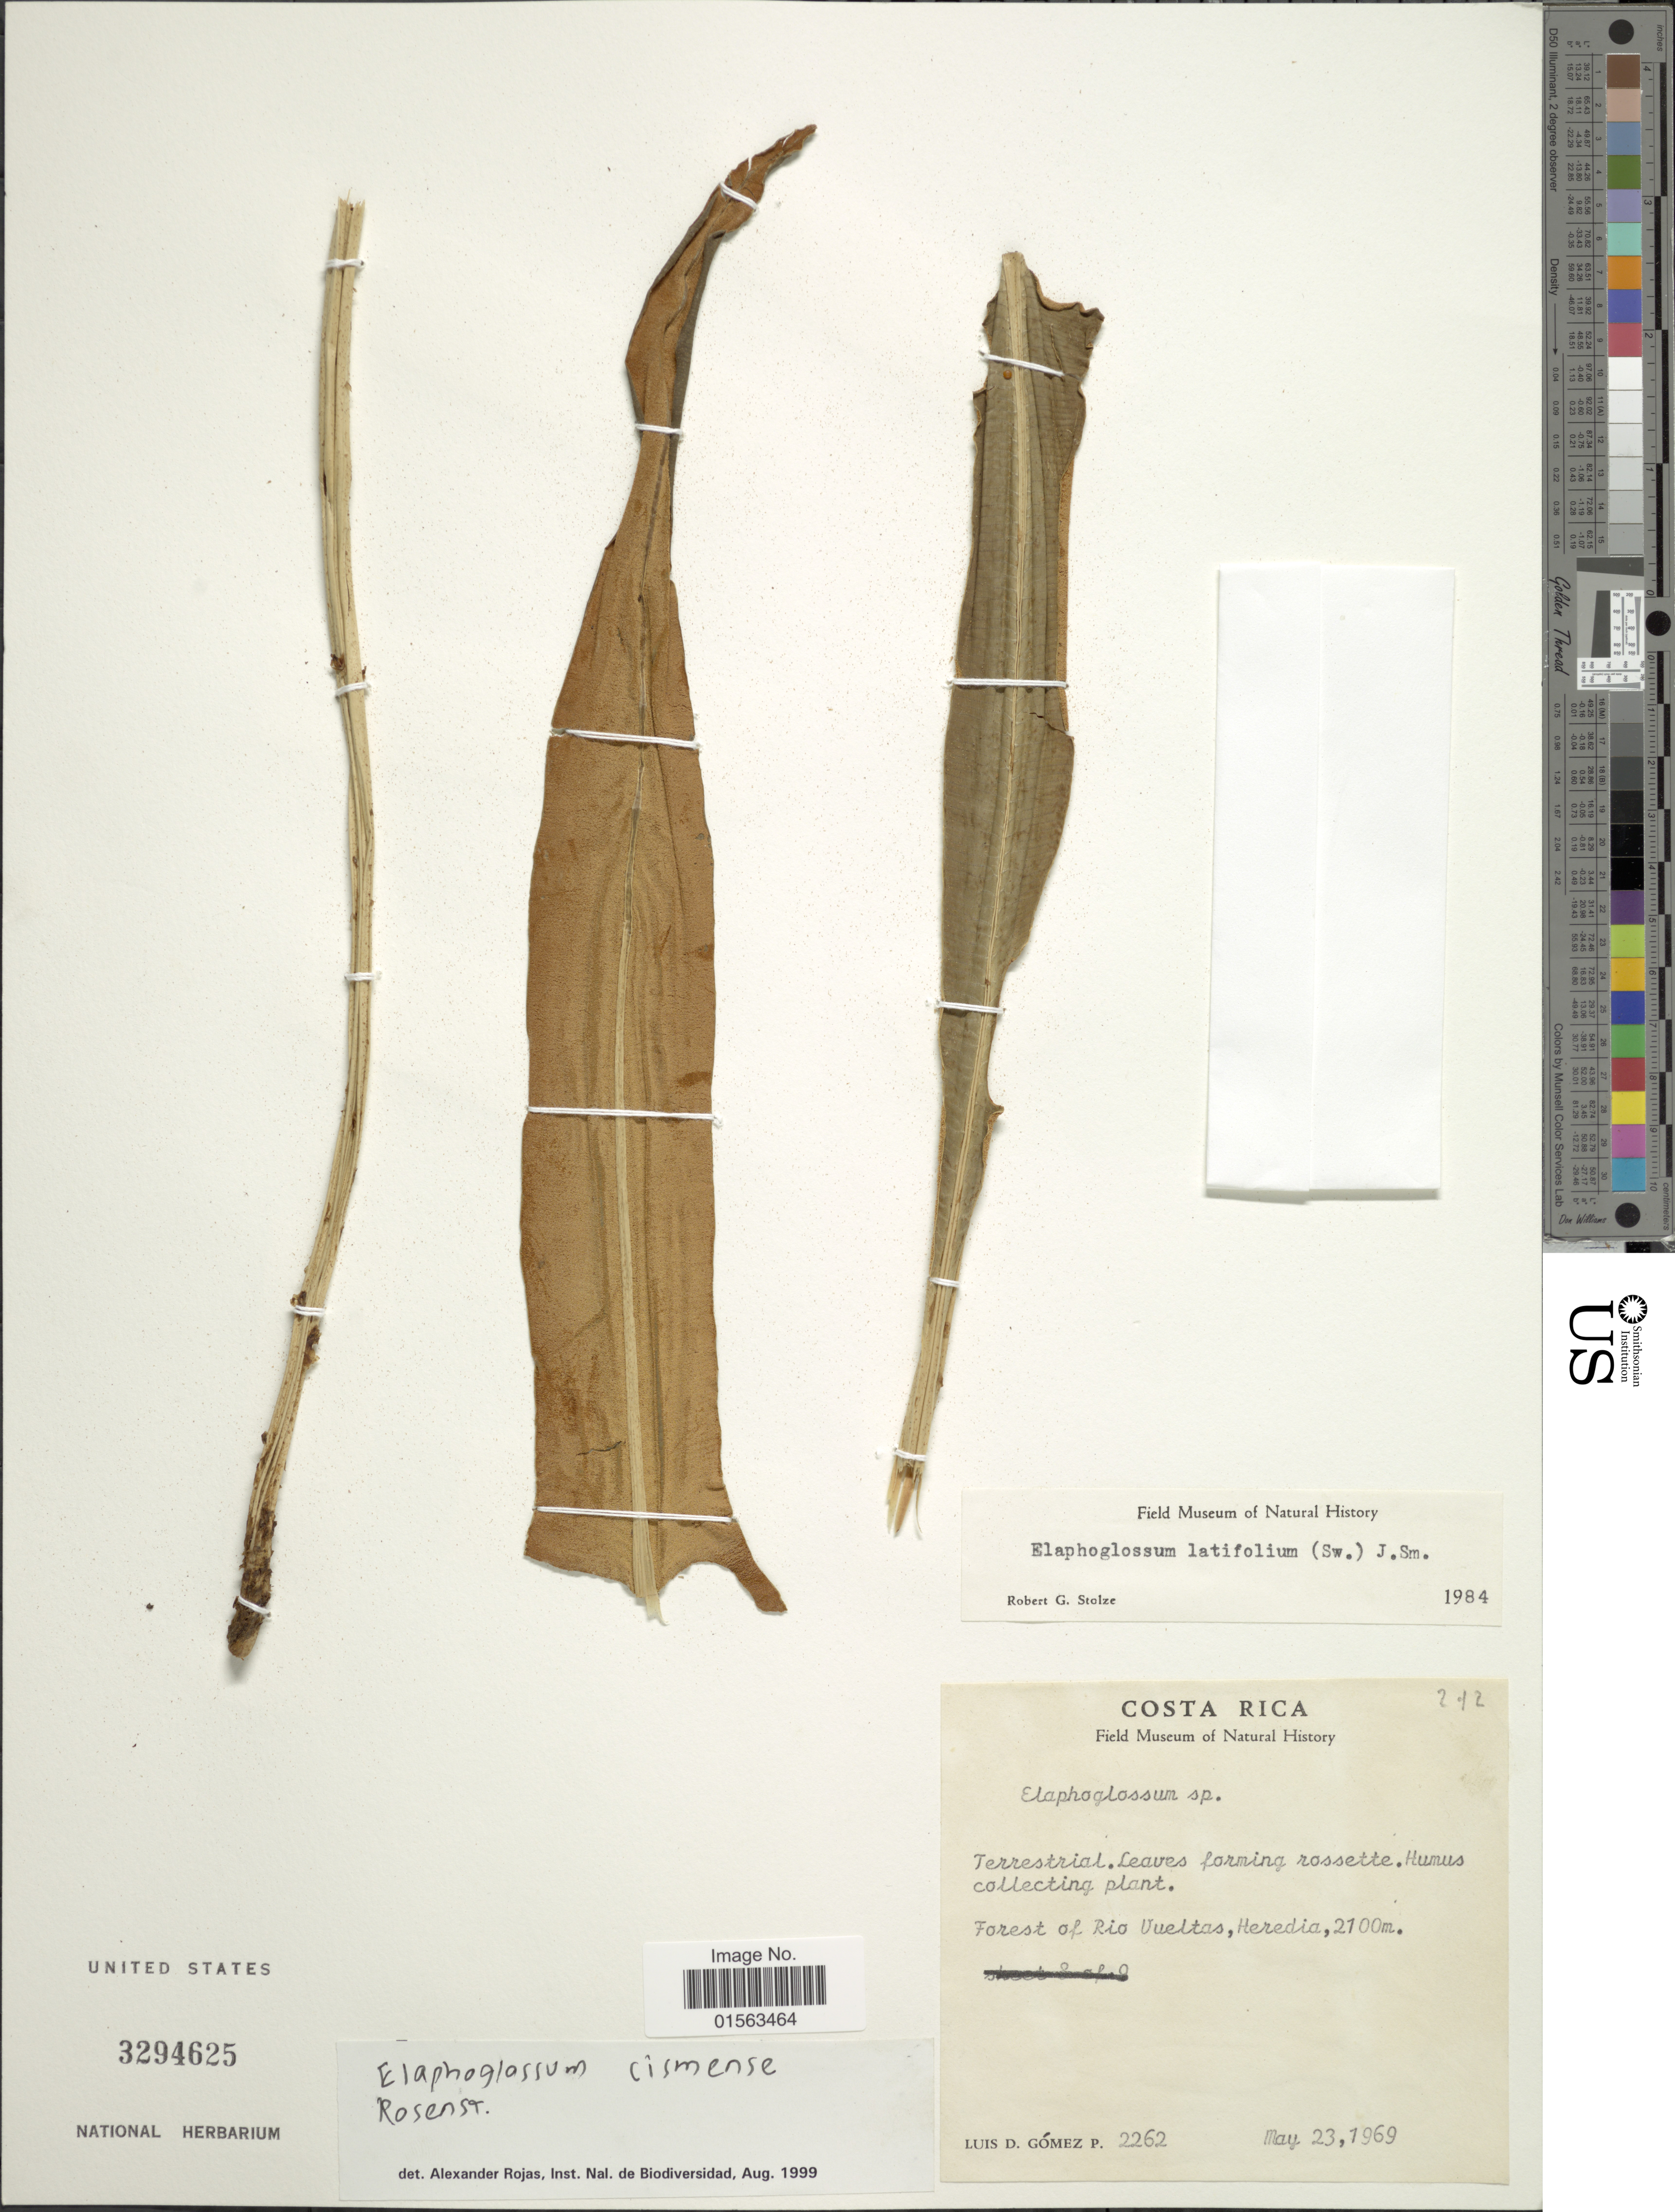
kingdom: Plantae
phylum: Tracheophyta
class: Polypodiopsida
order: Polypodiales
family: Dryopteridaceae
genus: Elaphoglossum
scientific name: Elaphoglossum cismense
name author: Rosenst.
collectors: L. D. Gómez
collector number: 2262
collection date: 1969-05-23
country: Costa Rica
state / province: Heredia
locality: Forest of Rio Vueltas, Heredia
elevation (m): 2100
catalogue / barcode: US 3294625